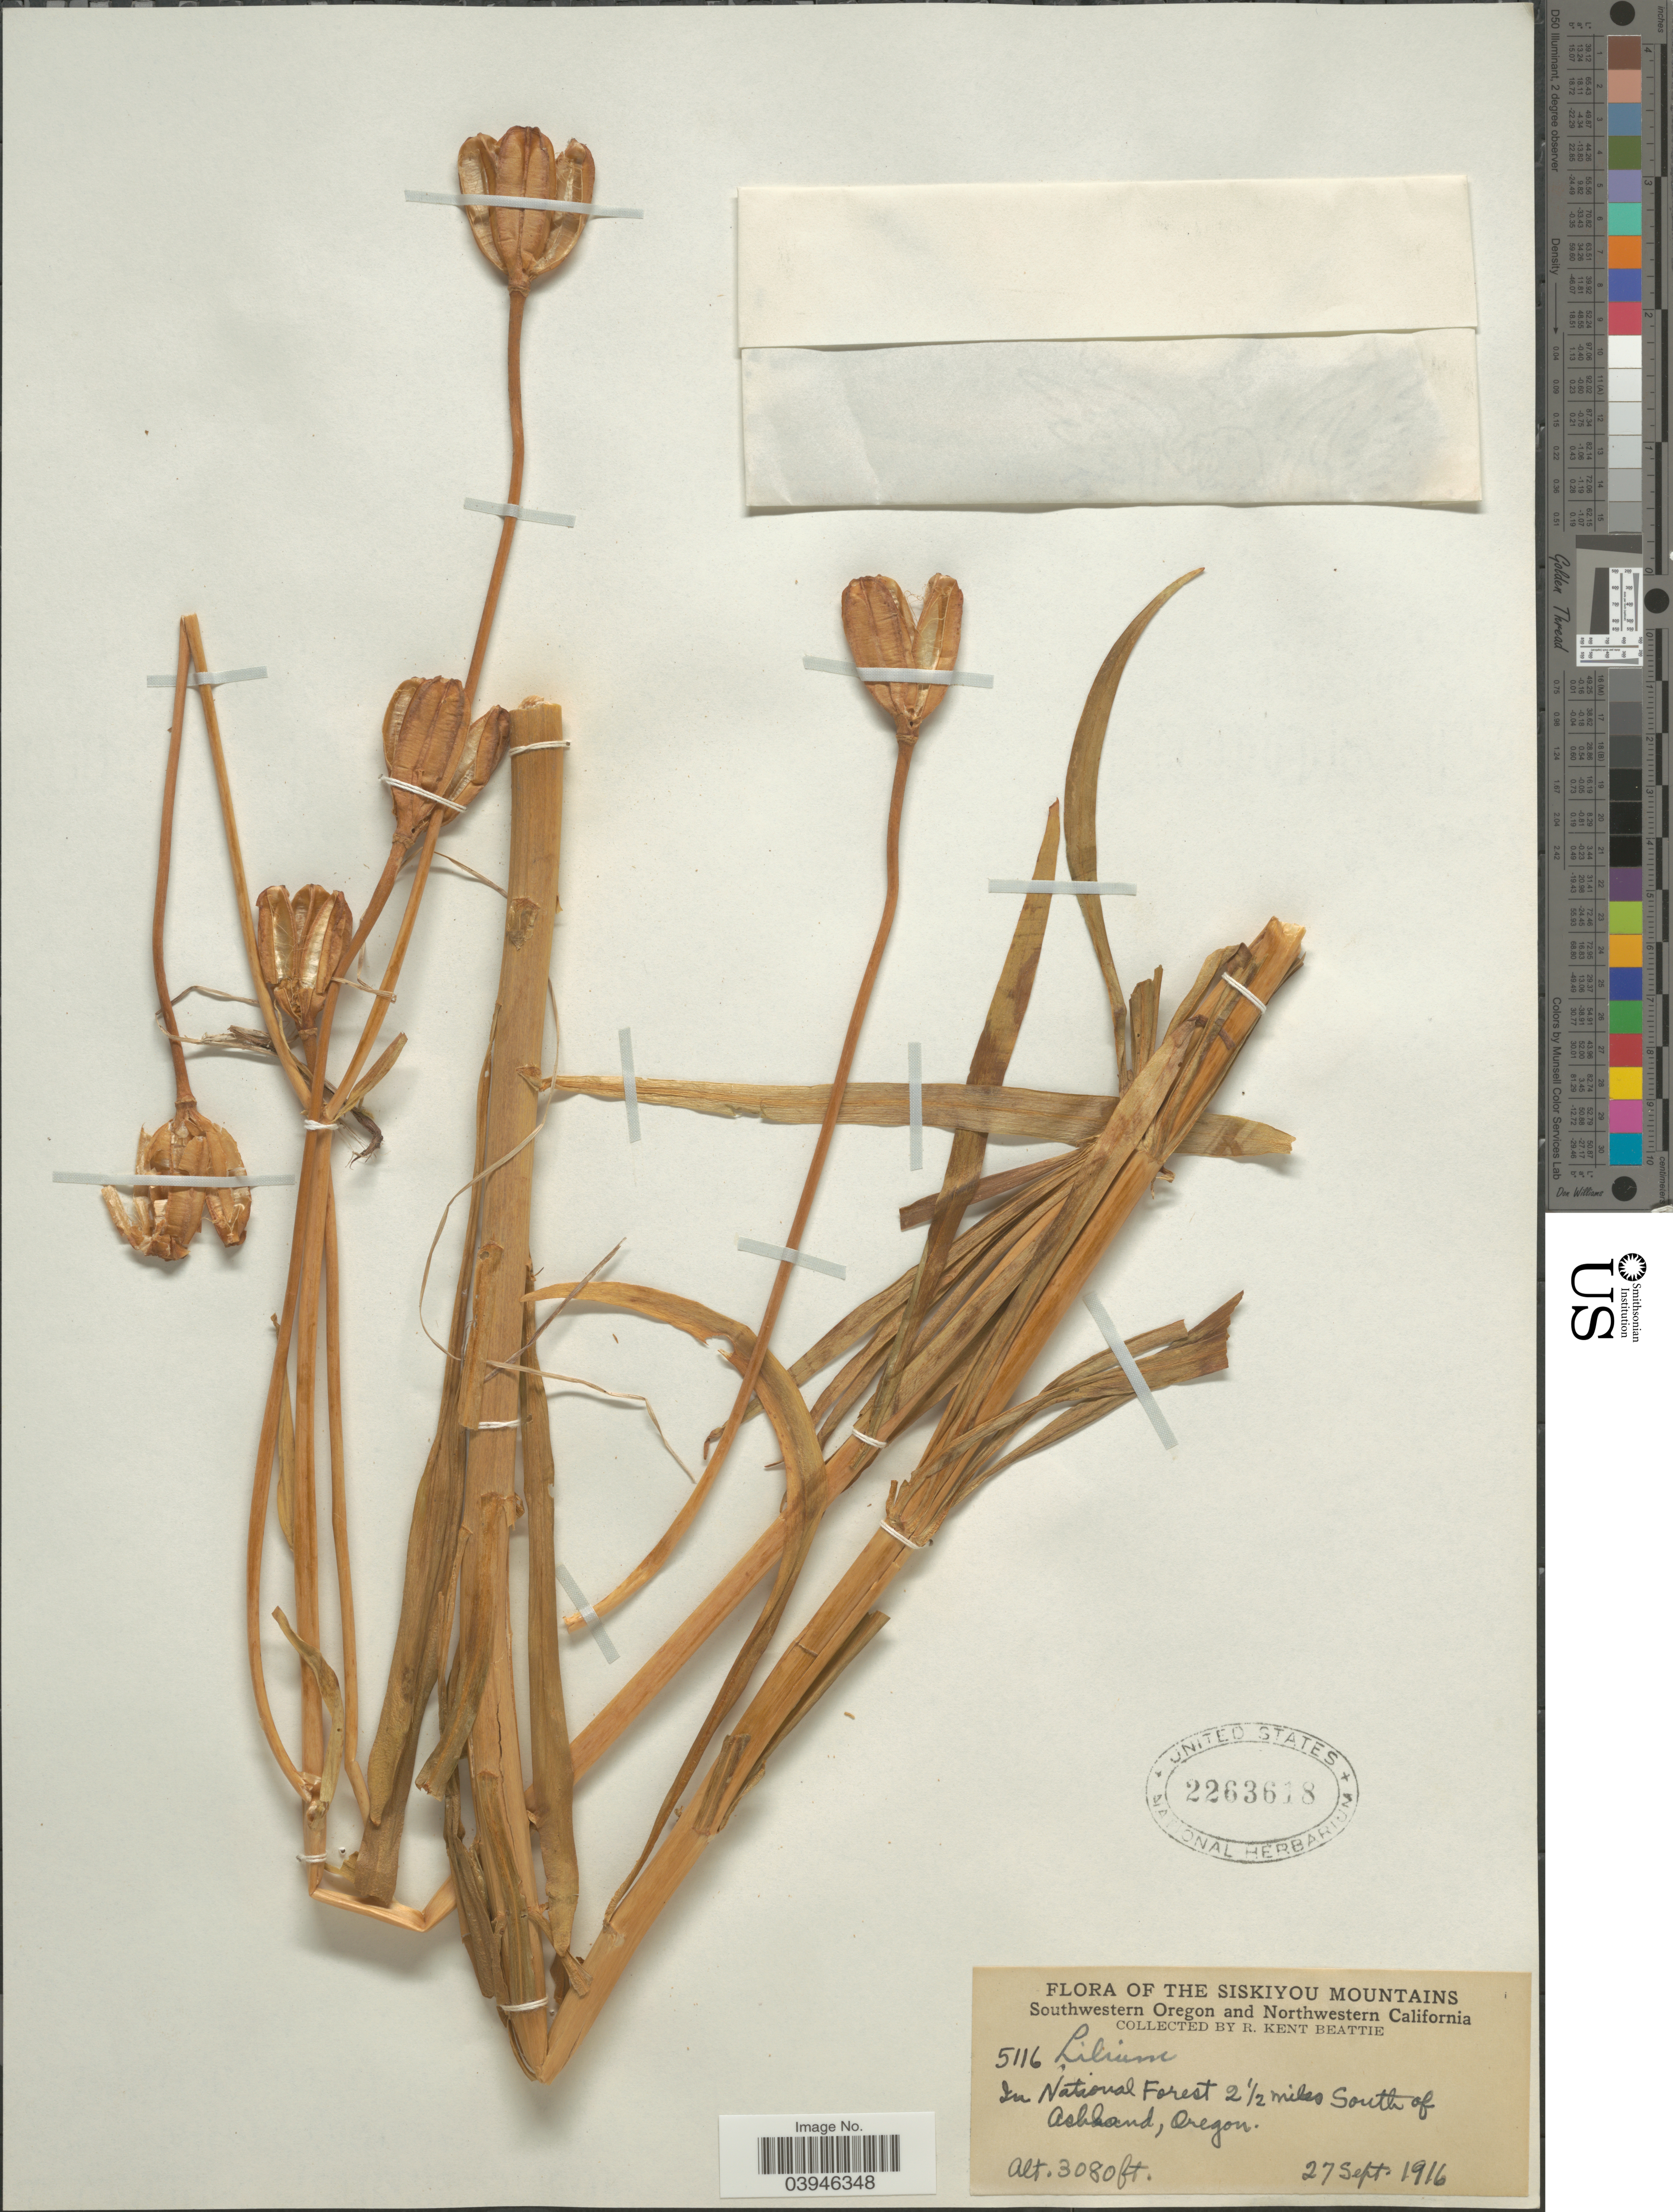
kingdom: Plantae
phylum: Tracheophyta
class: Liliopsida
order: Liliales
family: Liliaceae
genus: Lilium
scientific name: Lilium sp.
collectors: R. K. Beattie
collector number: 5116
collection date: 1916-09-27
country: United States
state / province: Oregon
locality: Siskiyou Mountains. Southwestern Oregon. In National Forest 2 ½ miles South of Ashland.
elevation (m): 939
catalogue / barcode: US 2263618